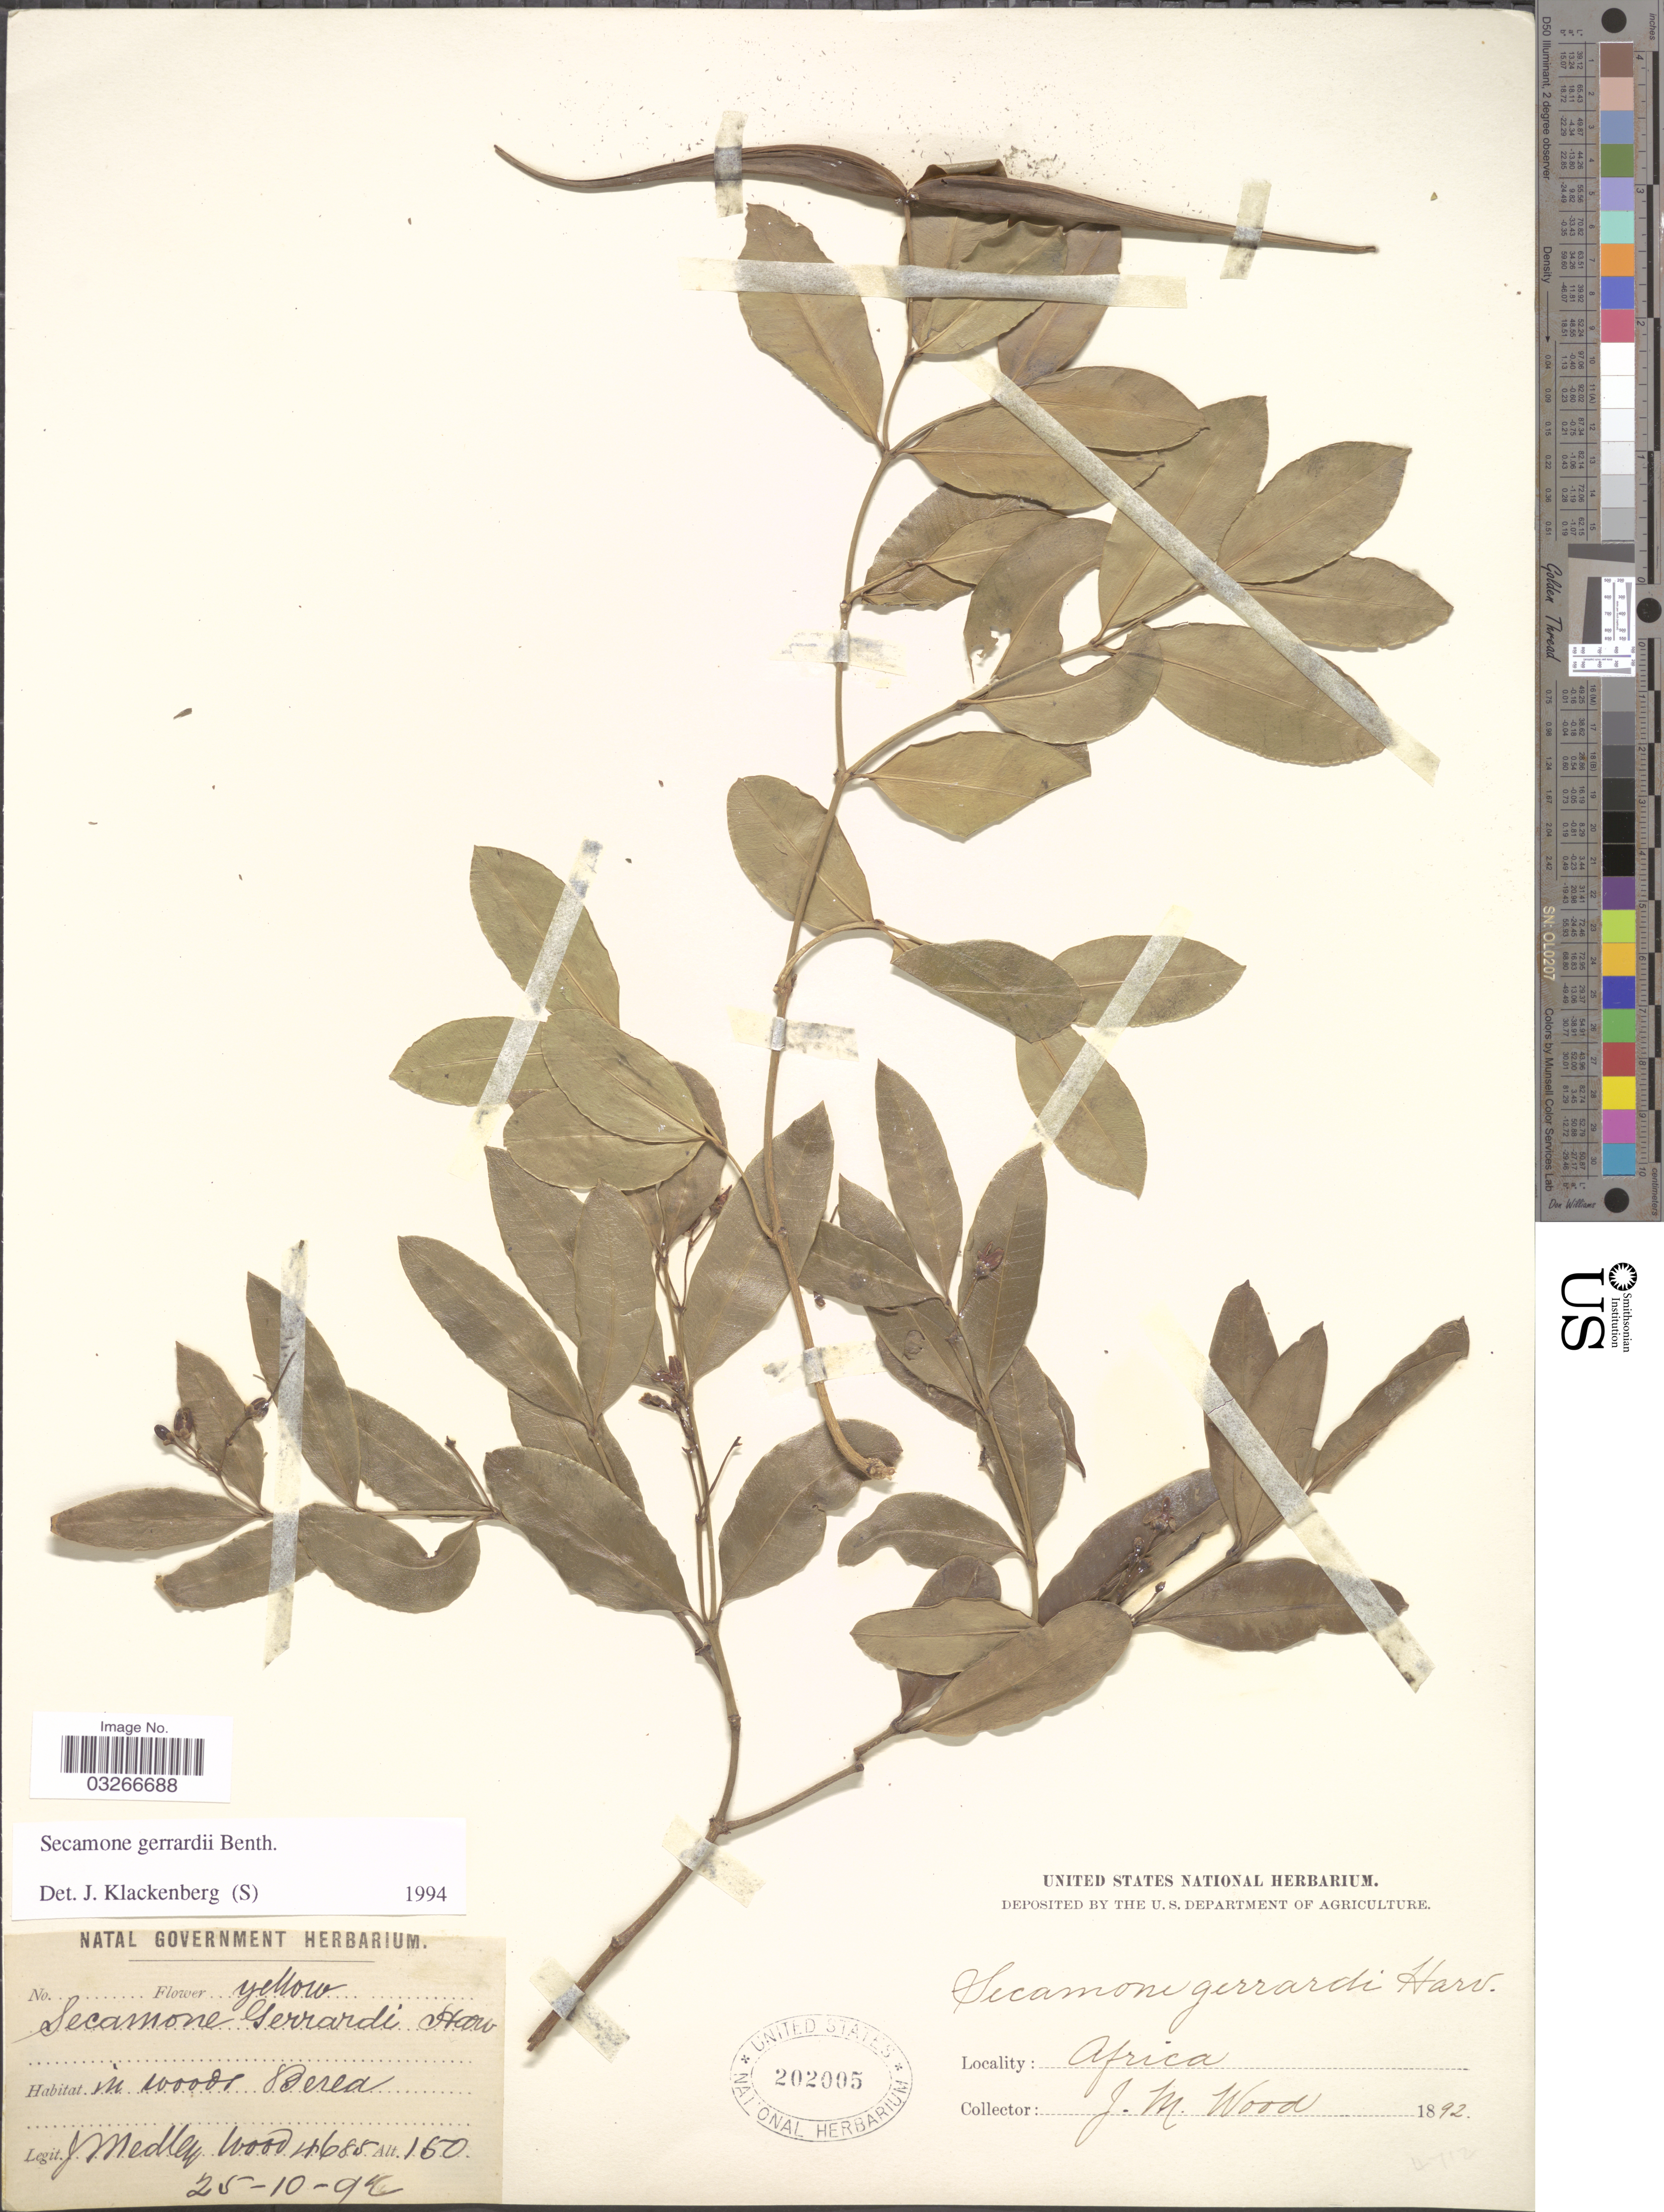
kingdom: Plantae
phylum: Tracheophyta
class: Magnoliopsida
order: Gentianales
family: Apocynaceae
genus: Secamone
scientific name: Secamone gerrardii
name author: Harv. ex Benth.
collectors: J. Medley Wood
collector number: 4685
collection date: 1892-10-25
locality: In woods Berea. Africa.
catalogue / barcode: US 202005